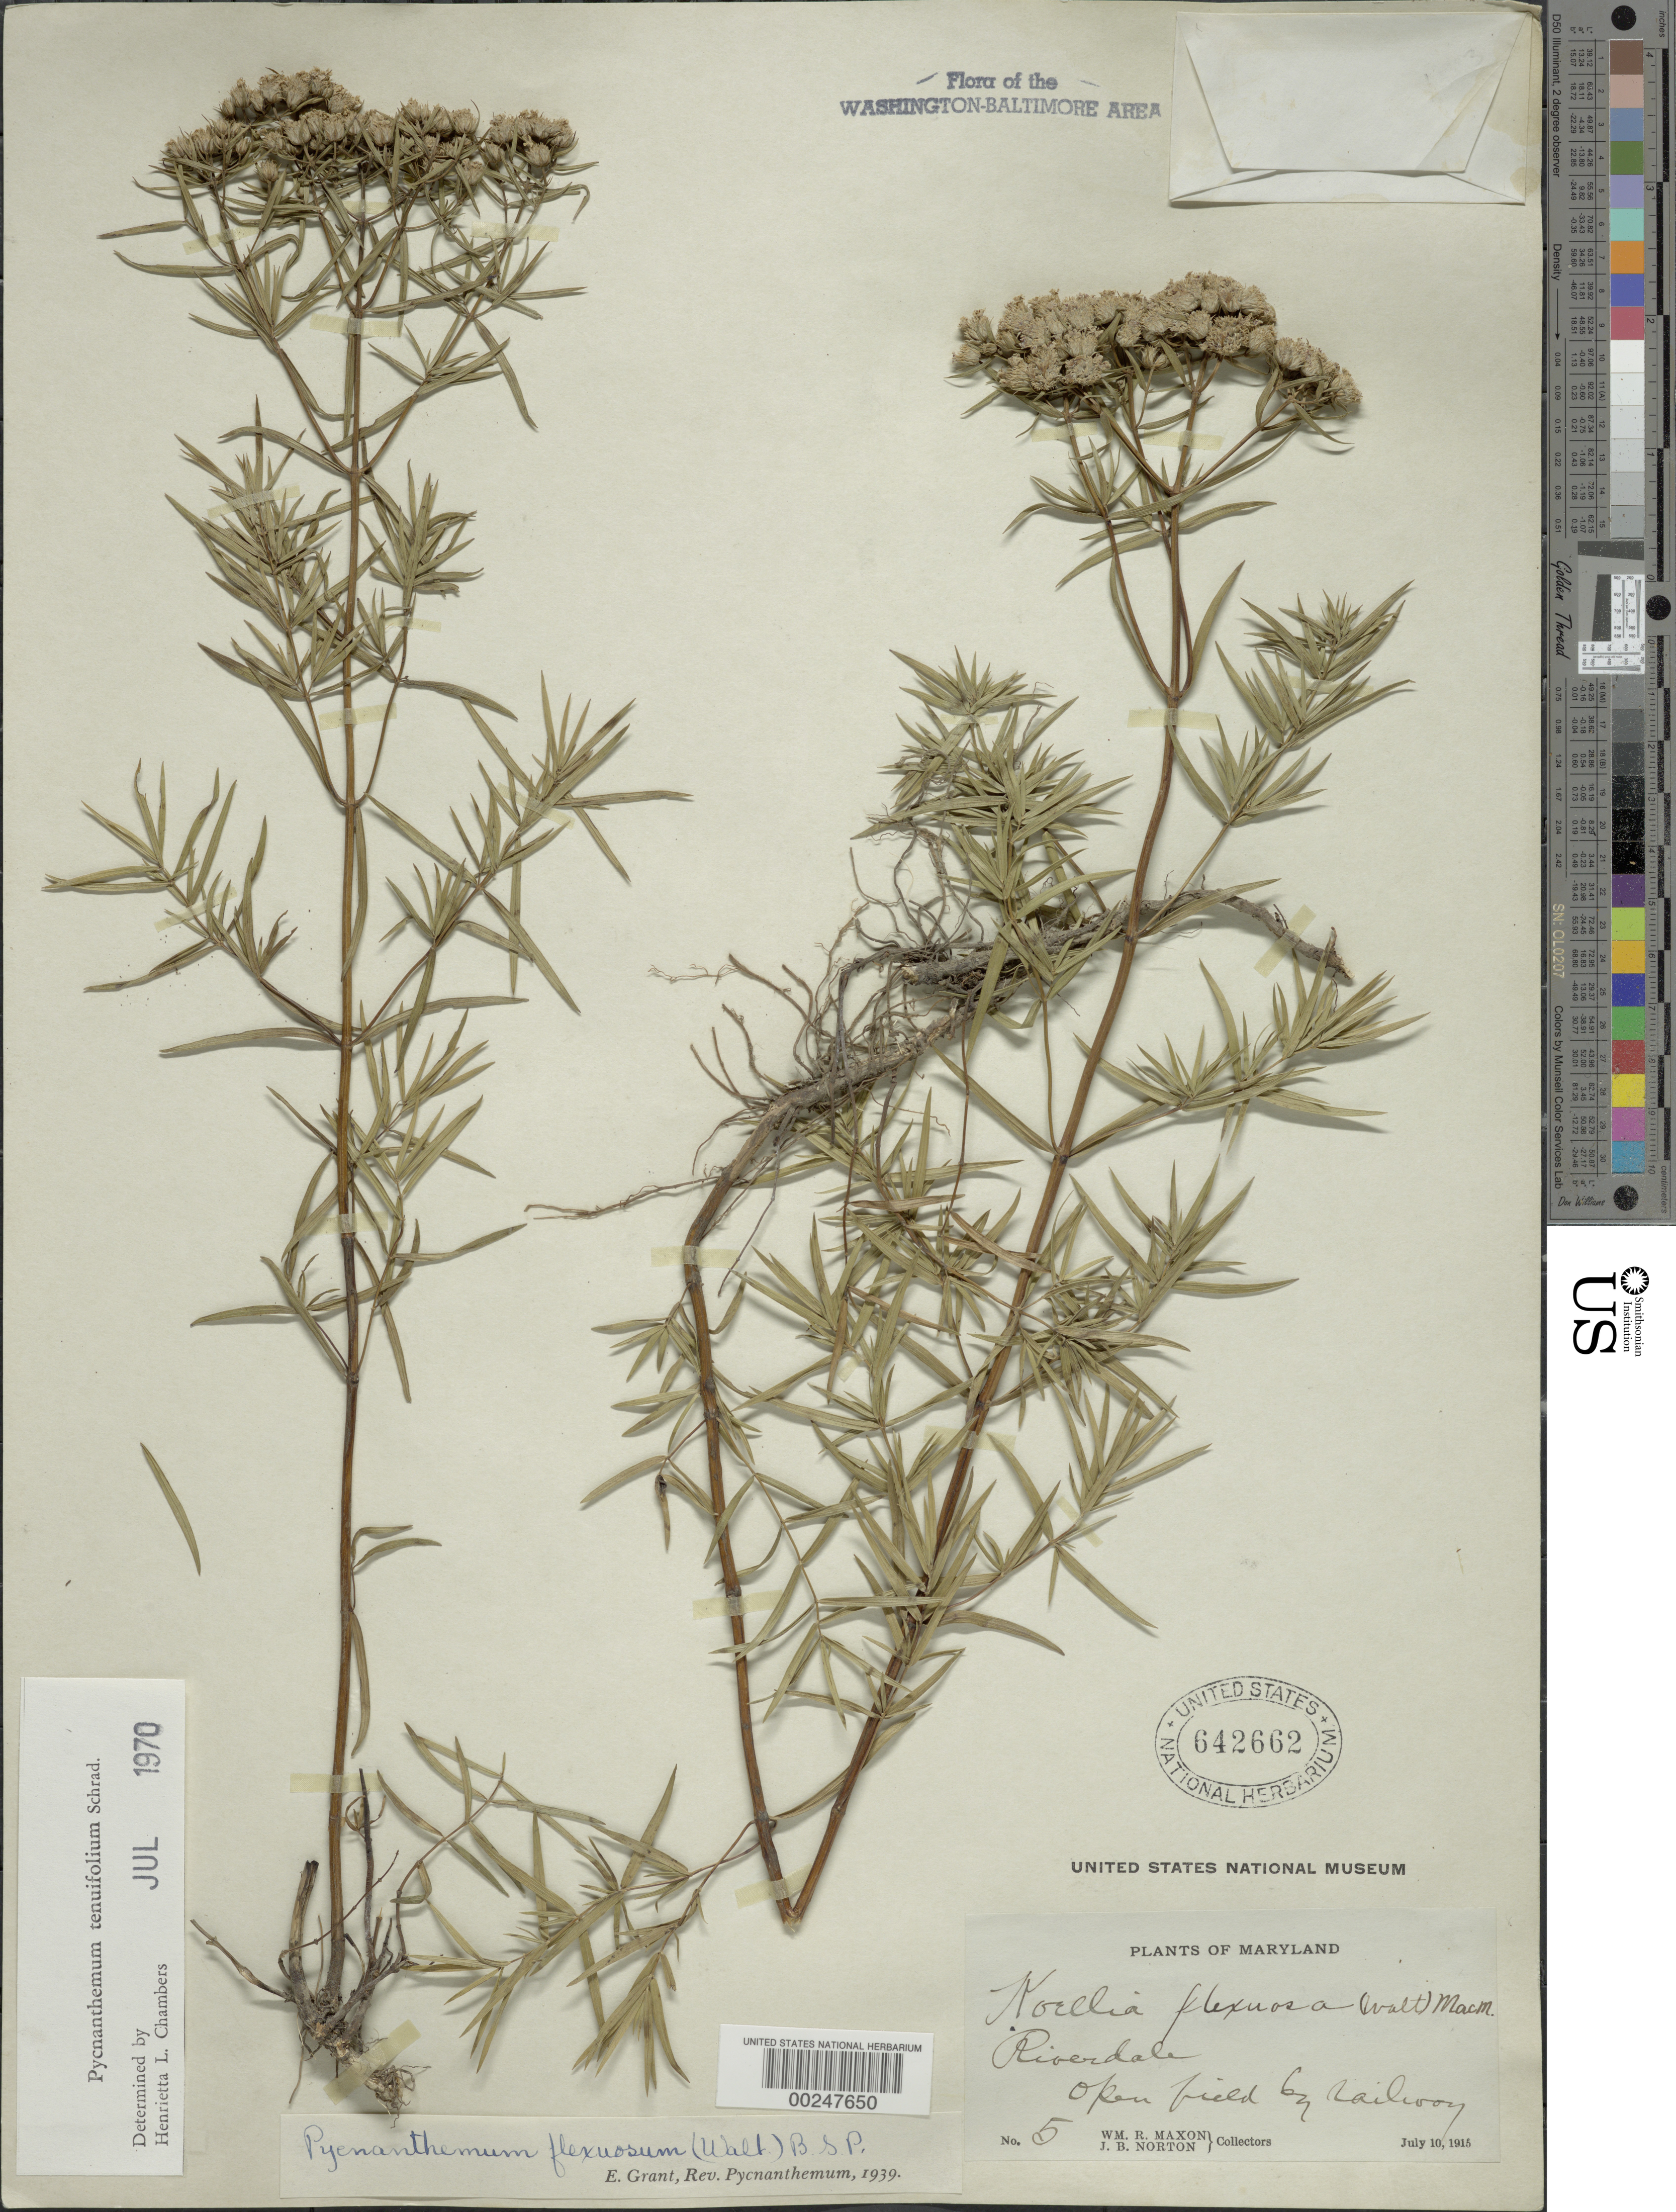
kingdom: Plantae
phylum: Tracheophyta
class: Magnoliopsida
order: Lamiales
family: Lamiaceae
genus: Pycnanthemum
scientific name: Pycnanthemum tenuifolium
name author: Schrad.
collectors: W. R. Maxon & J. Norton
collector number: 5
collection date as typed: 10 Jul 1915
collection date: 1915-07-10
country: United States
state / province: Maryland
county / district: Prince George's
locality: Riverdale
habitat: Open field by railway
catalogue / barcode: US 642662